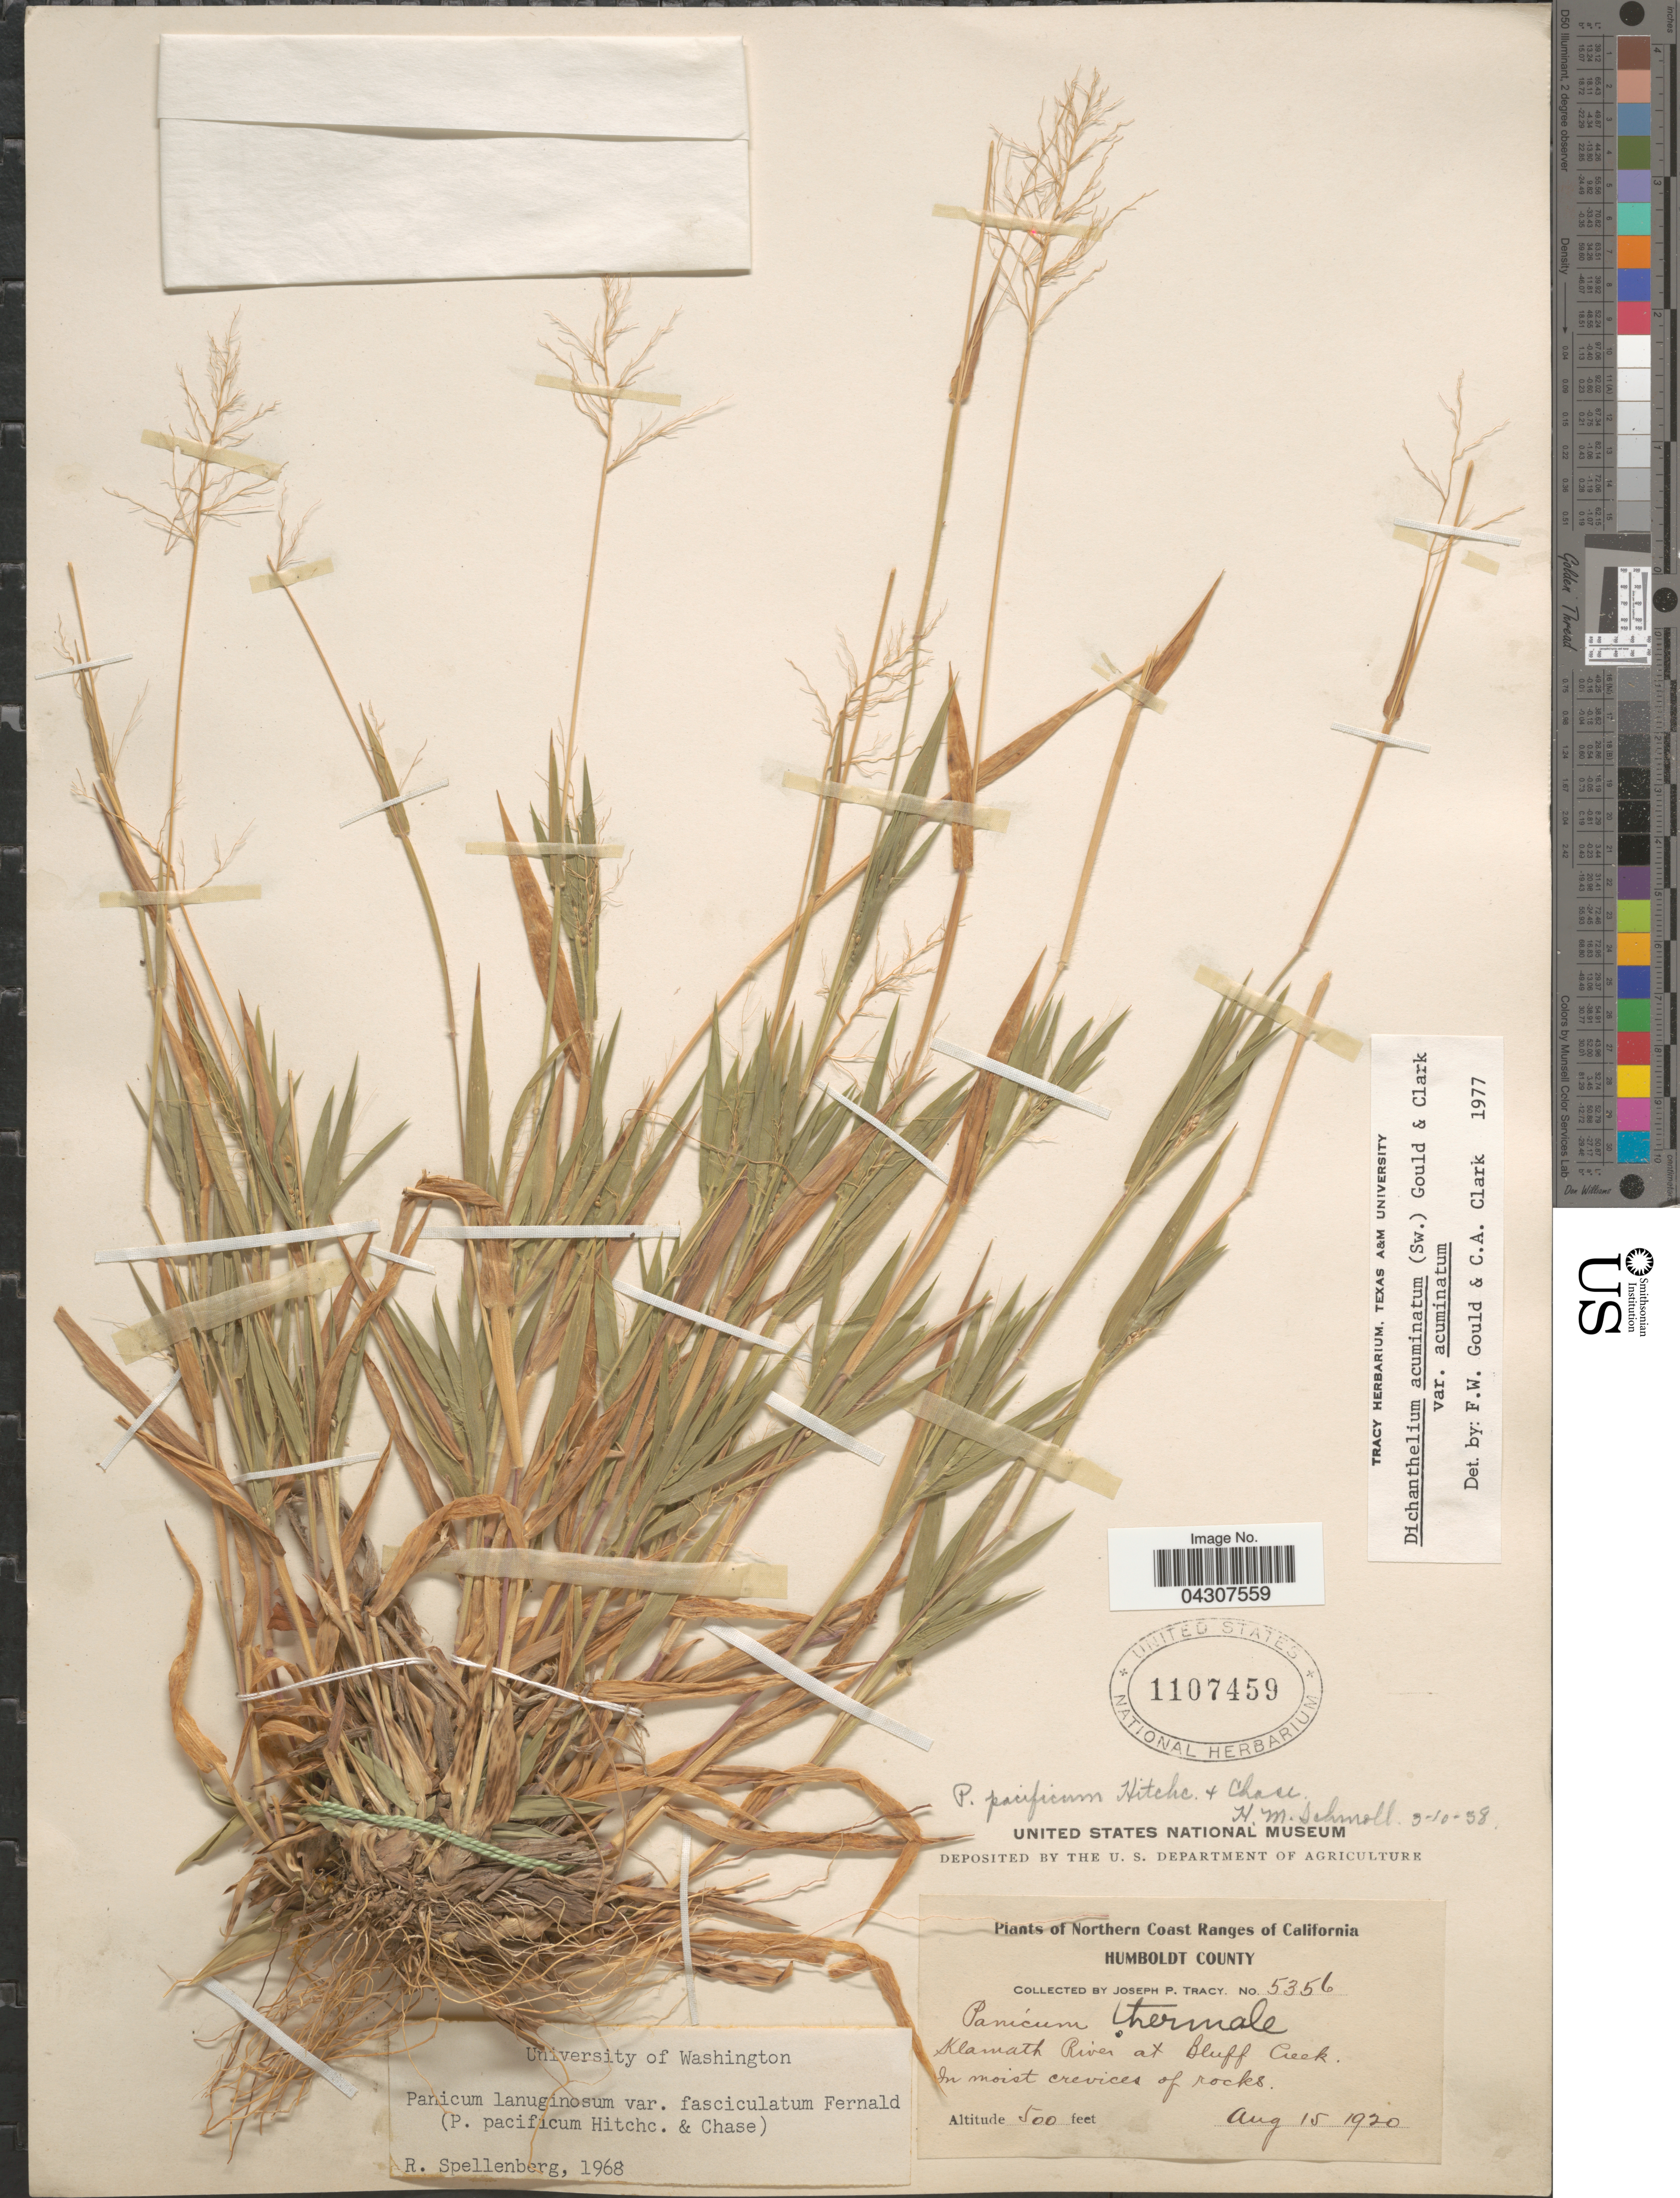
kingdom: Plantae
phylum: Tracheophyta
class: Liliopsida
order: Poales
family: Poaceae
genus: Dichanthelium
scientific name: Dichanthelium acuminatum var. acuminatum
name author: (Sw.) Gould & C.A. Clark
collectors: J. Tracy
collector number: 5356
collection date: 1920-08-15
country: United States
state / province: California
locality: Northern Coast Ranges of California. Klamath River at Bluff Creek. In moist crevices of rocks.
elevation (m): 152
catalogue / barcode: US 1107459